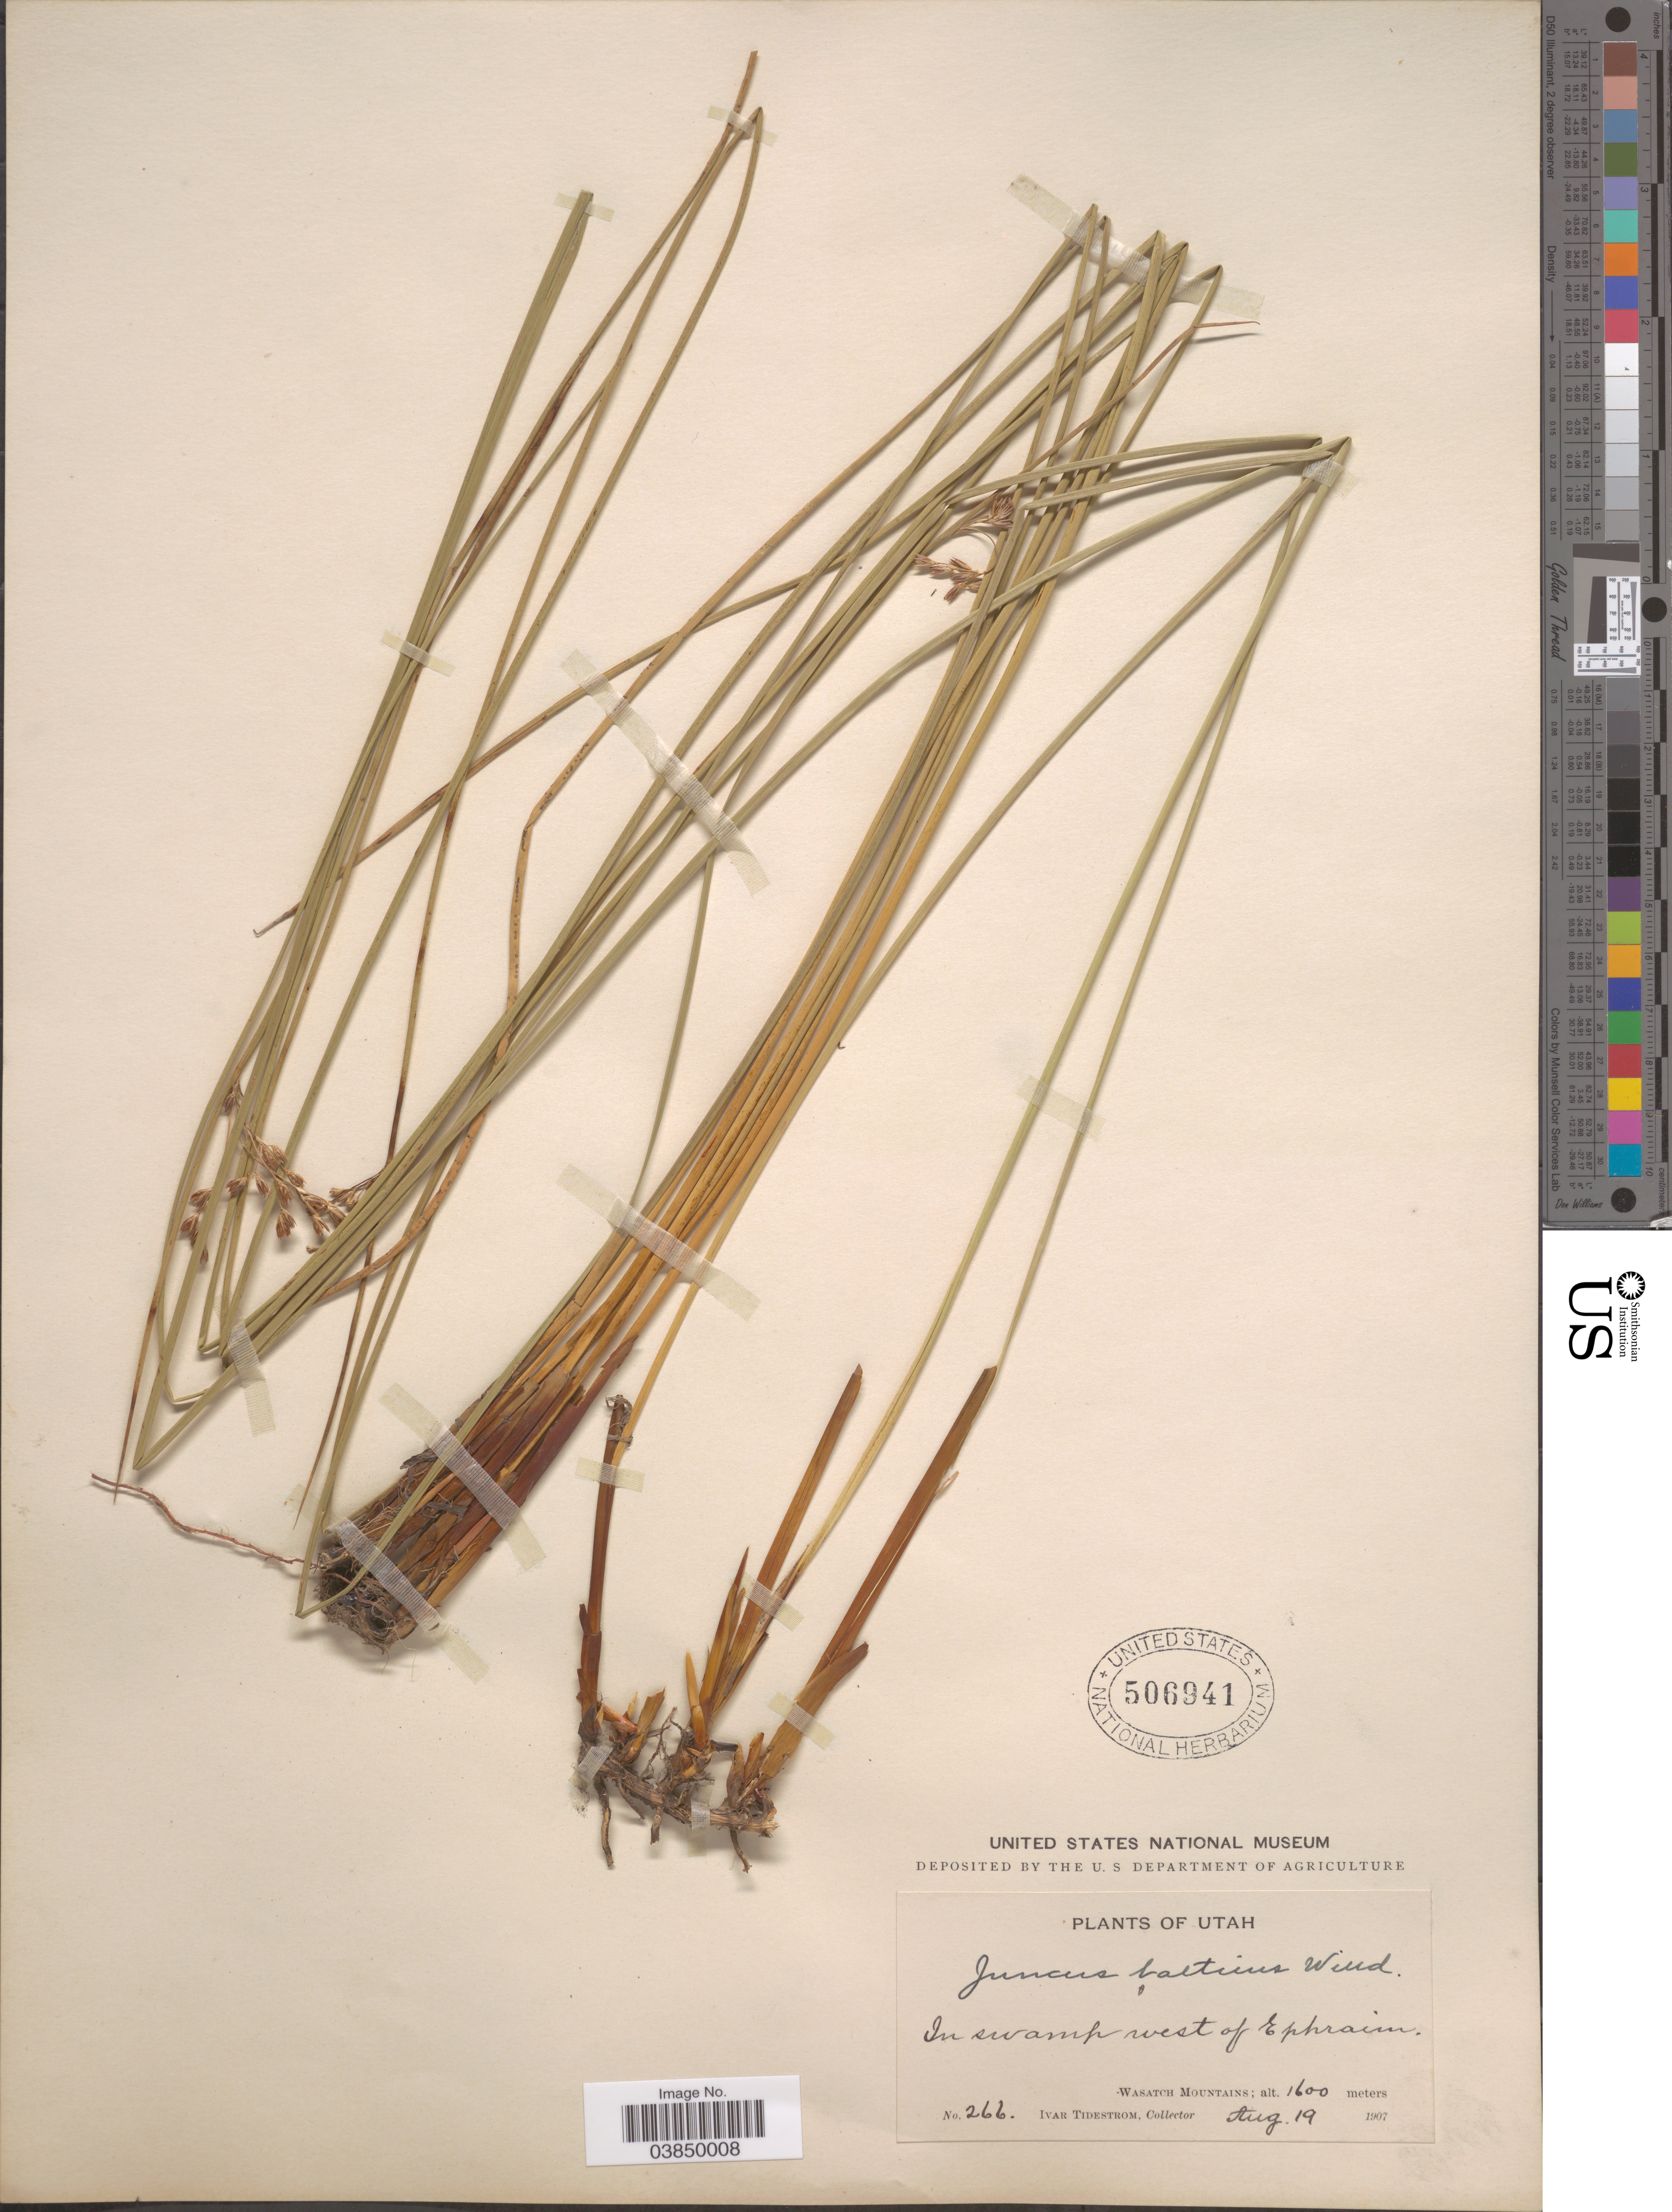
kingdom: Plantae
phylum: Tracheophyta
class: Liliopsida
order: Poales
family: Juncaceae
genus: Juncus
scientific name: Juncus balticus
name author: Willd.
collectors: I. F. Tidestrom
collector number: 266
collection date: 1907-08-19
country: United States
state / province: Utah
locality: West of Ephraim. Wasatch Mountains.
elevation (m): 1600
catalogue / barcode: US 506941